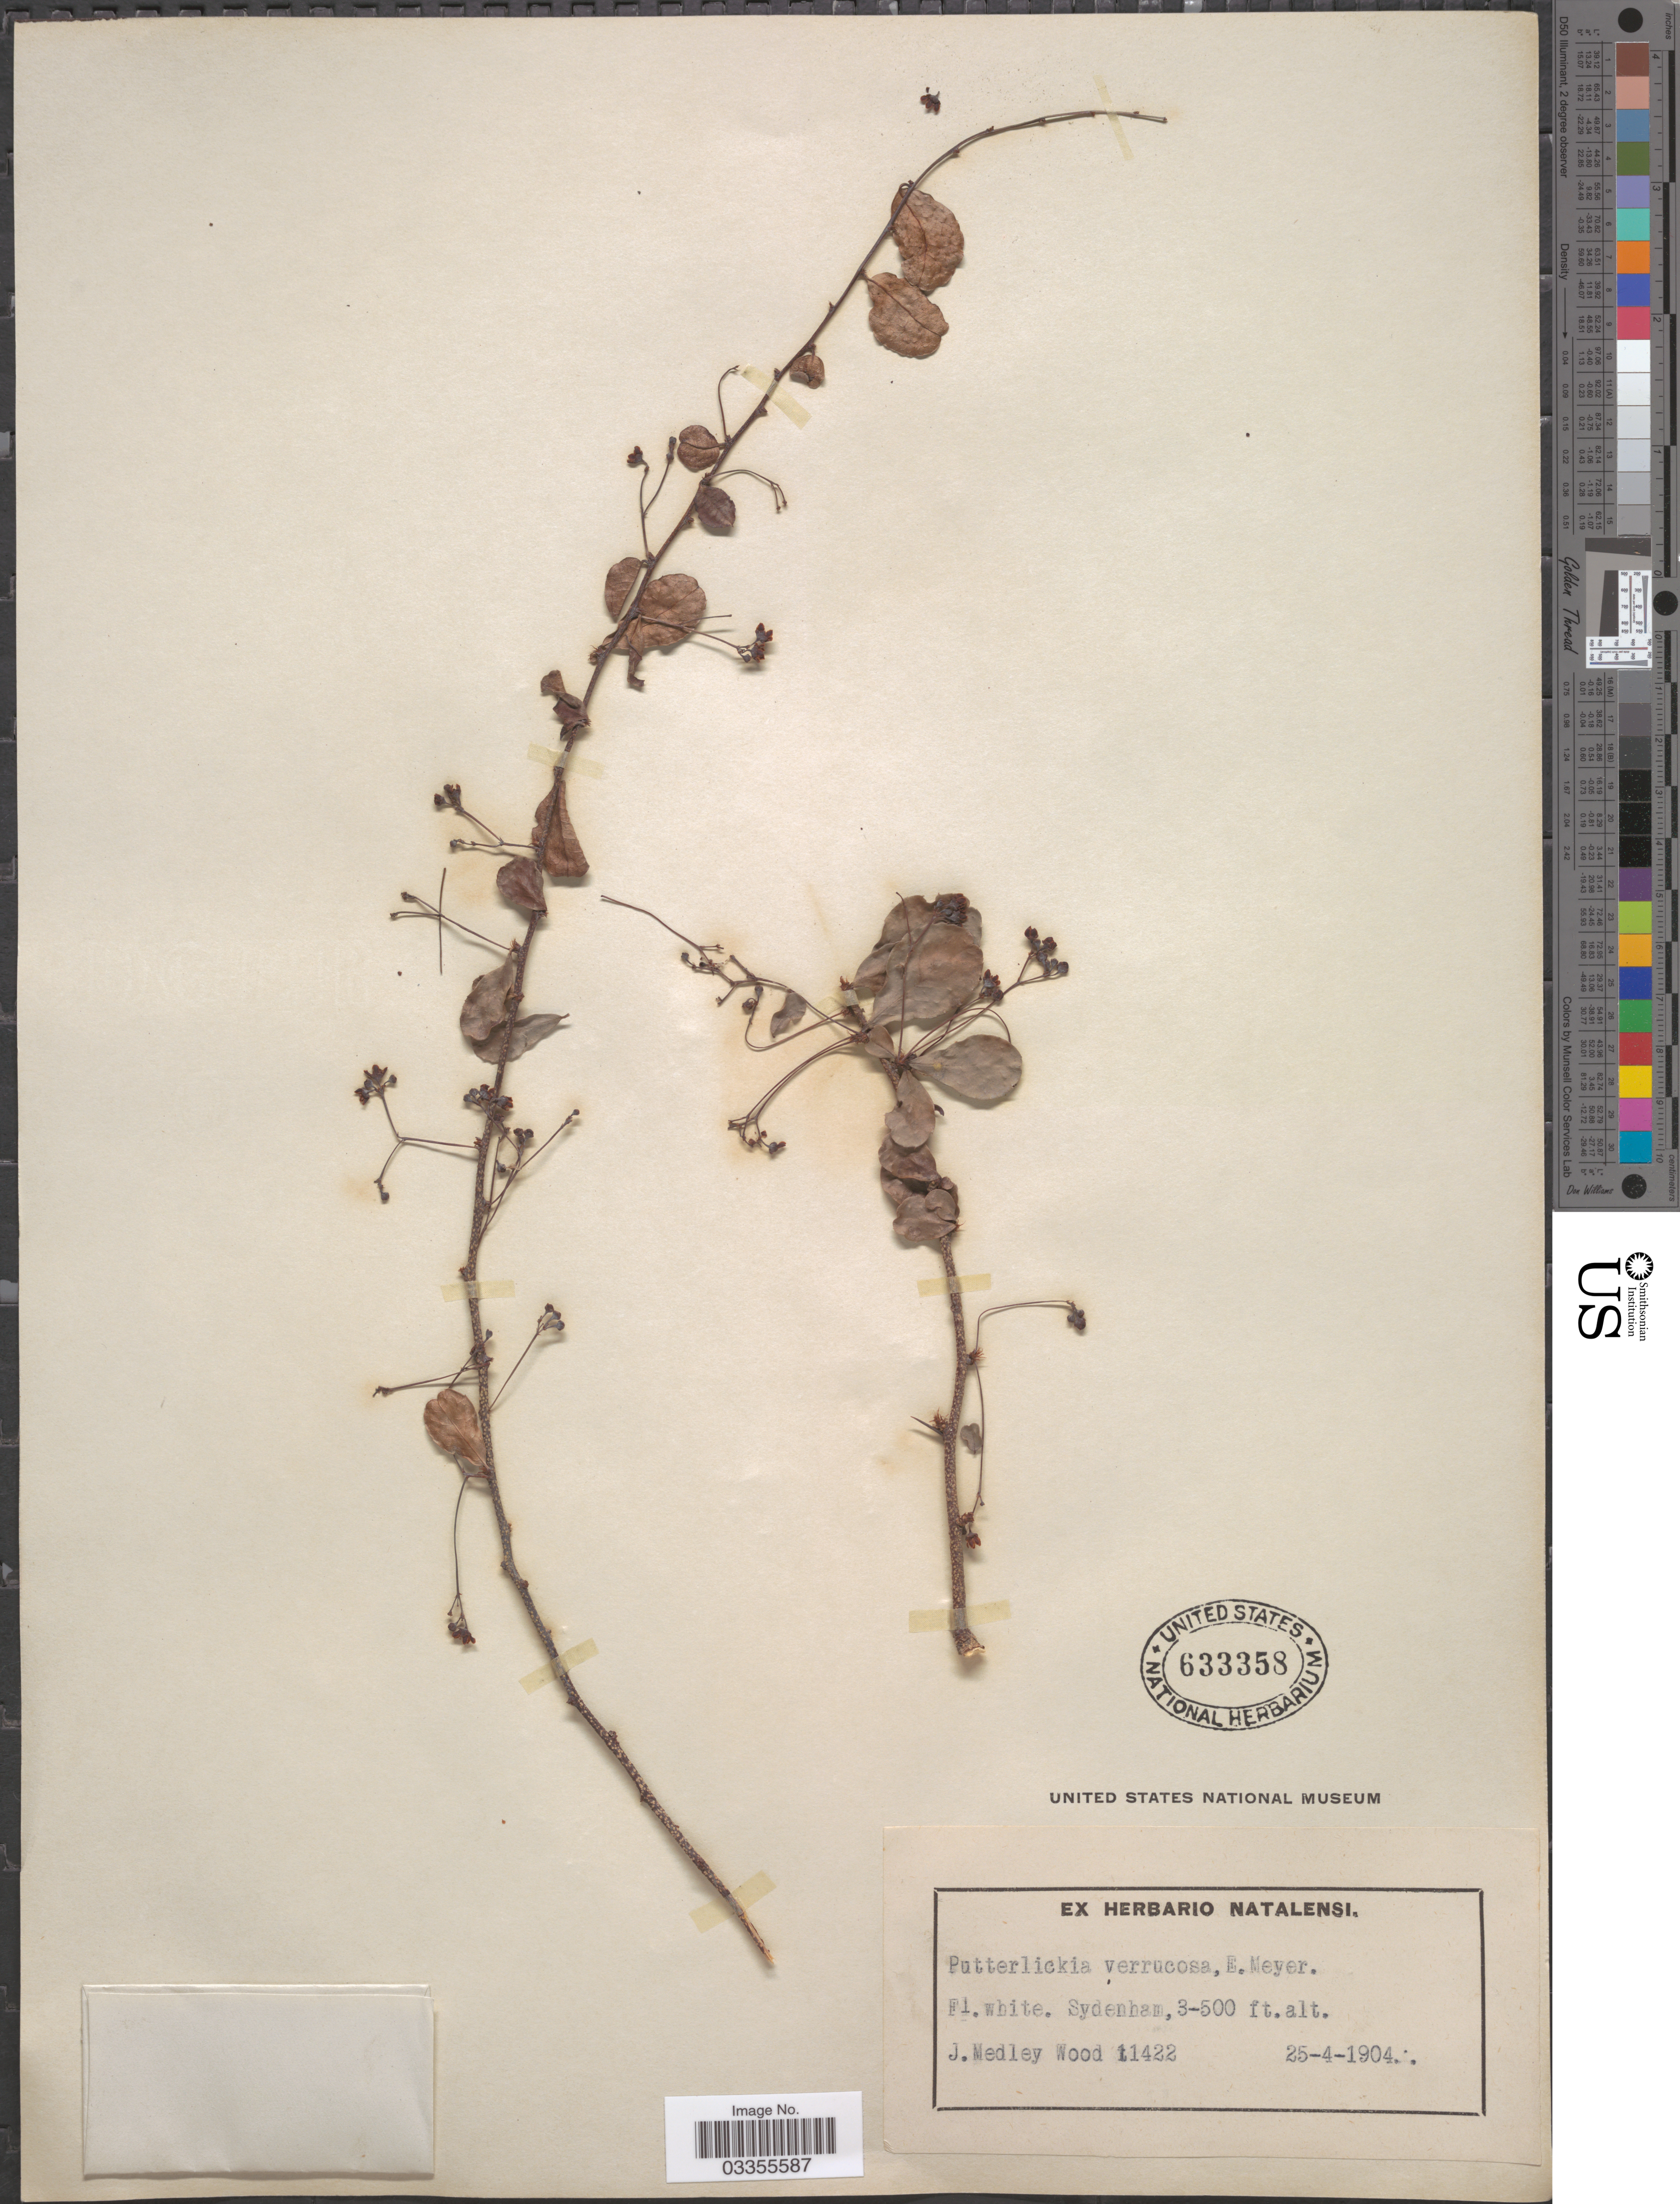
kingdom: Plantae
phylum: Tracheophyta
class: Magnoliopsida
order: Celastrales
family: Celastraceae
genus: Putterlickia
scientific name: Putterlickia verrucosa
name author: (E. Mey. ex Sond.) Szyszyl.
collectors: J. Medley Wood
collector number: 11422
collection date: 1904-04-25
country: South Africa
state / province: KwaZulu-Natal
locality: Sydenham.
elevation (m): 91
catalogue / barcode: US 633358